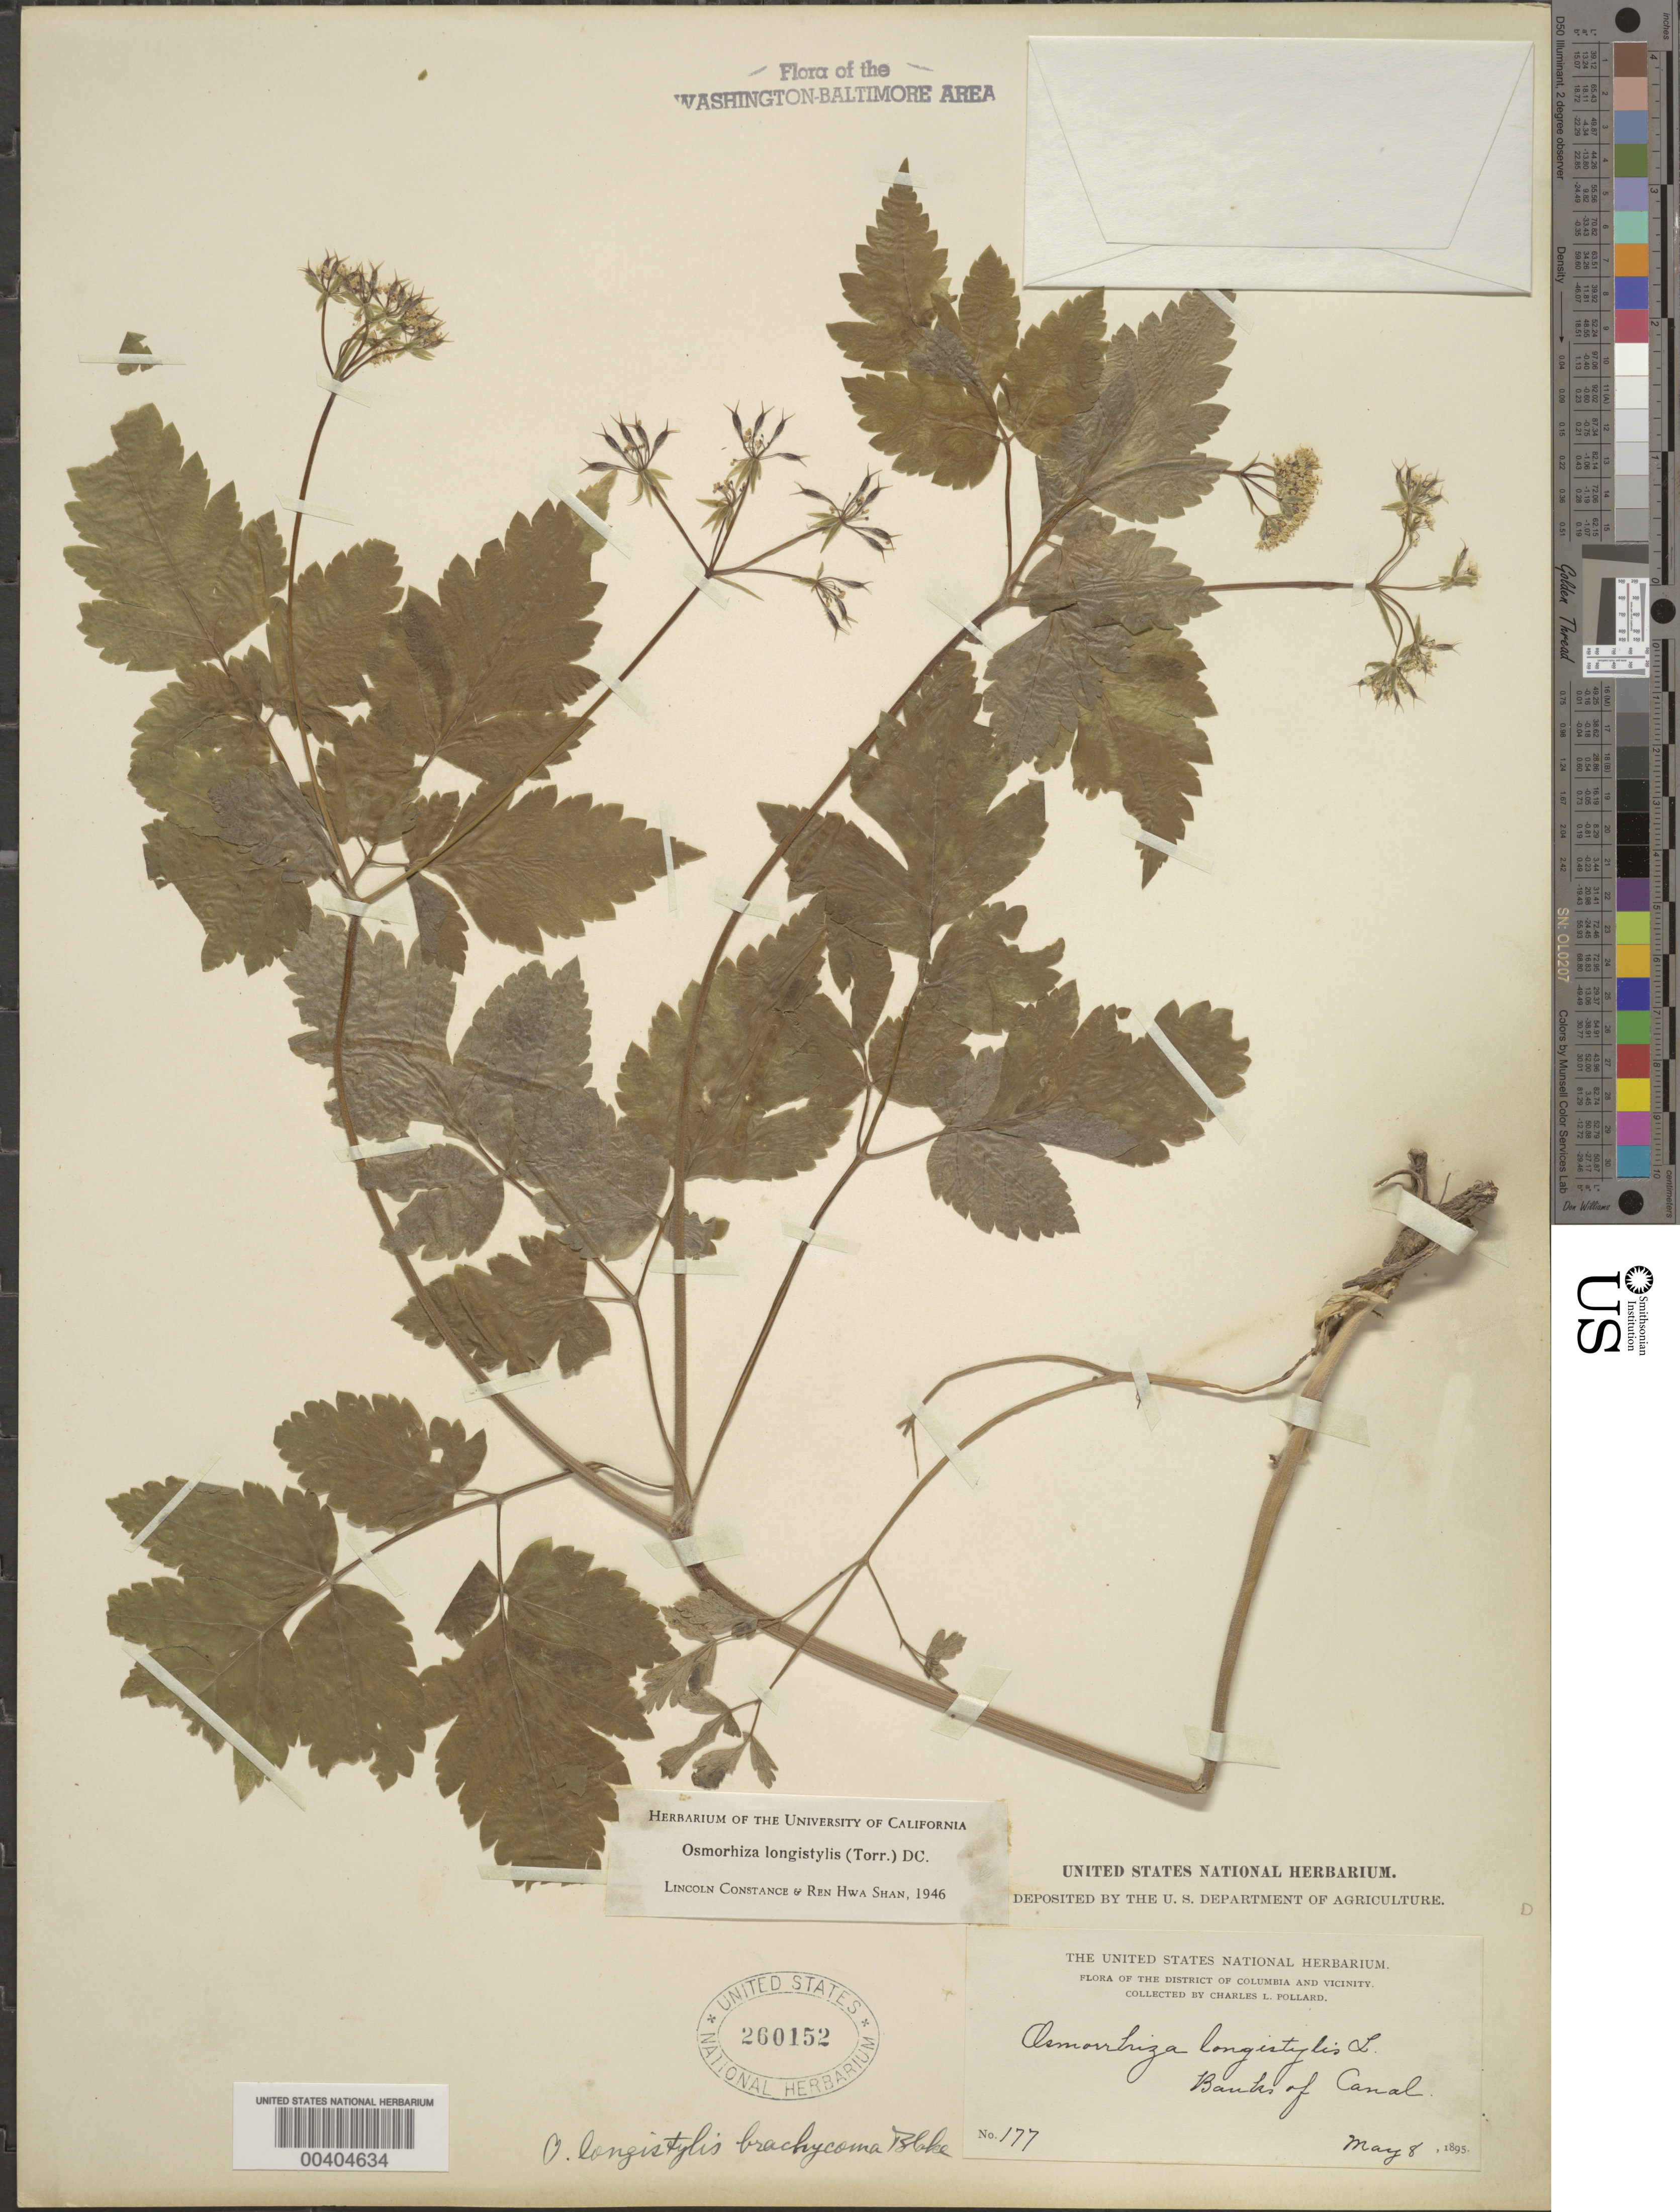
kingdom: Plantae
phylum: Tracheophyta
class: Magnoliopsida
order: Apiales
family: Apiaceae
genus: Osmorhiza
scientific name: Osmorhiza longistylis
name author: (Torr.) DC.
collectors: C. L. Pollard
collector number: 177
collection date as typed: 08 May 1895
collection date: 1895-05-08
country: United States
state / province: District of Columbia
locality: Banks of Canal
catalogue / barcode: US 260152